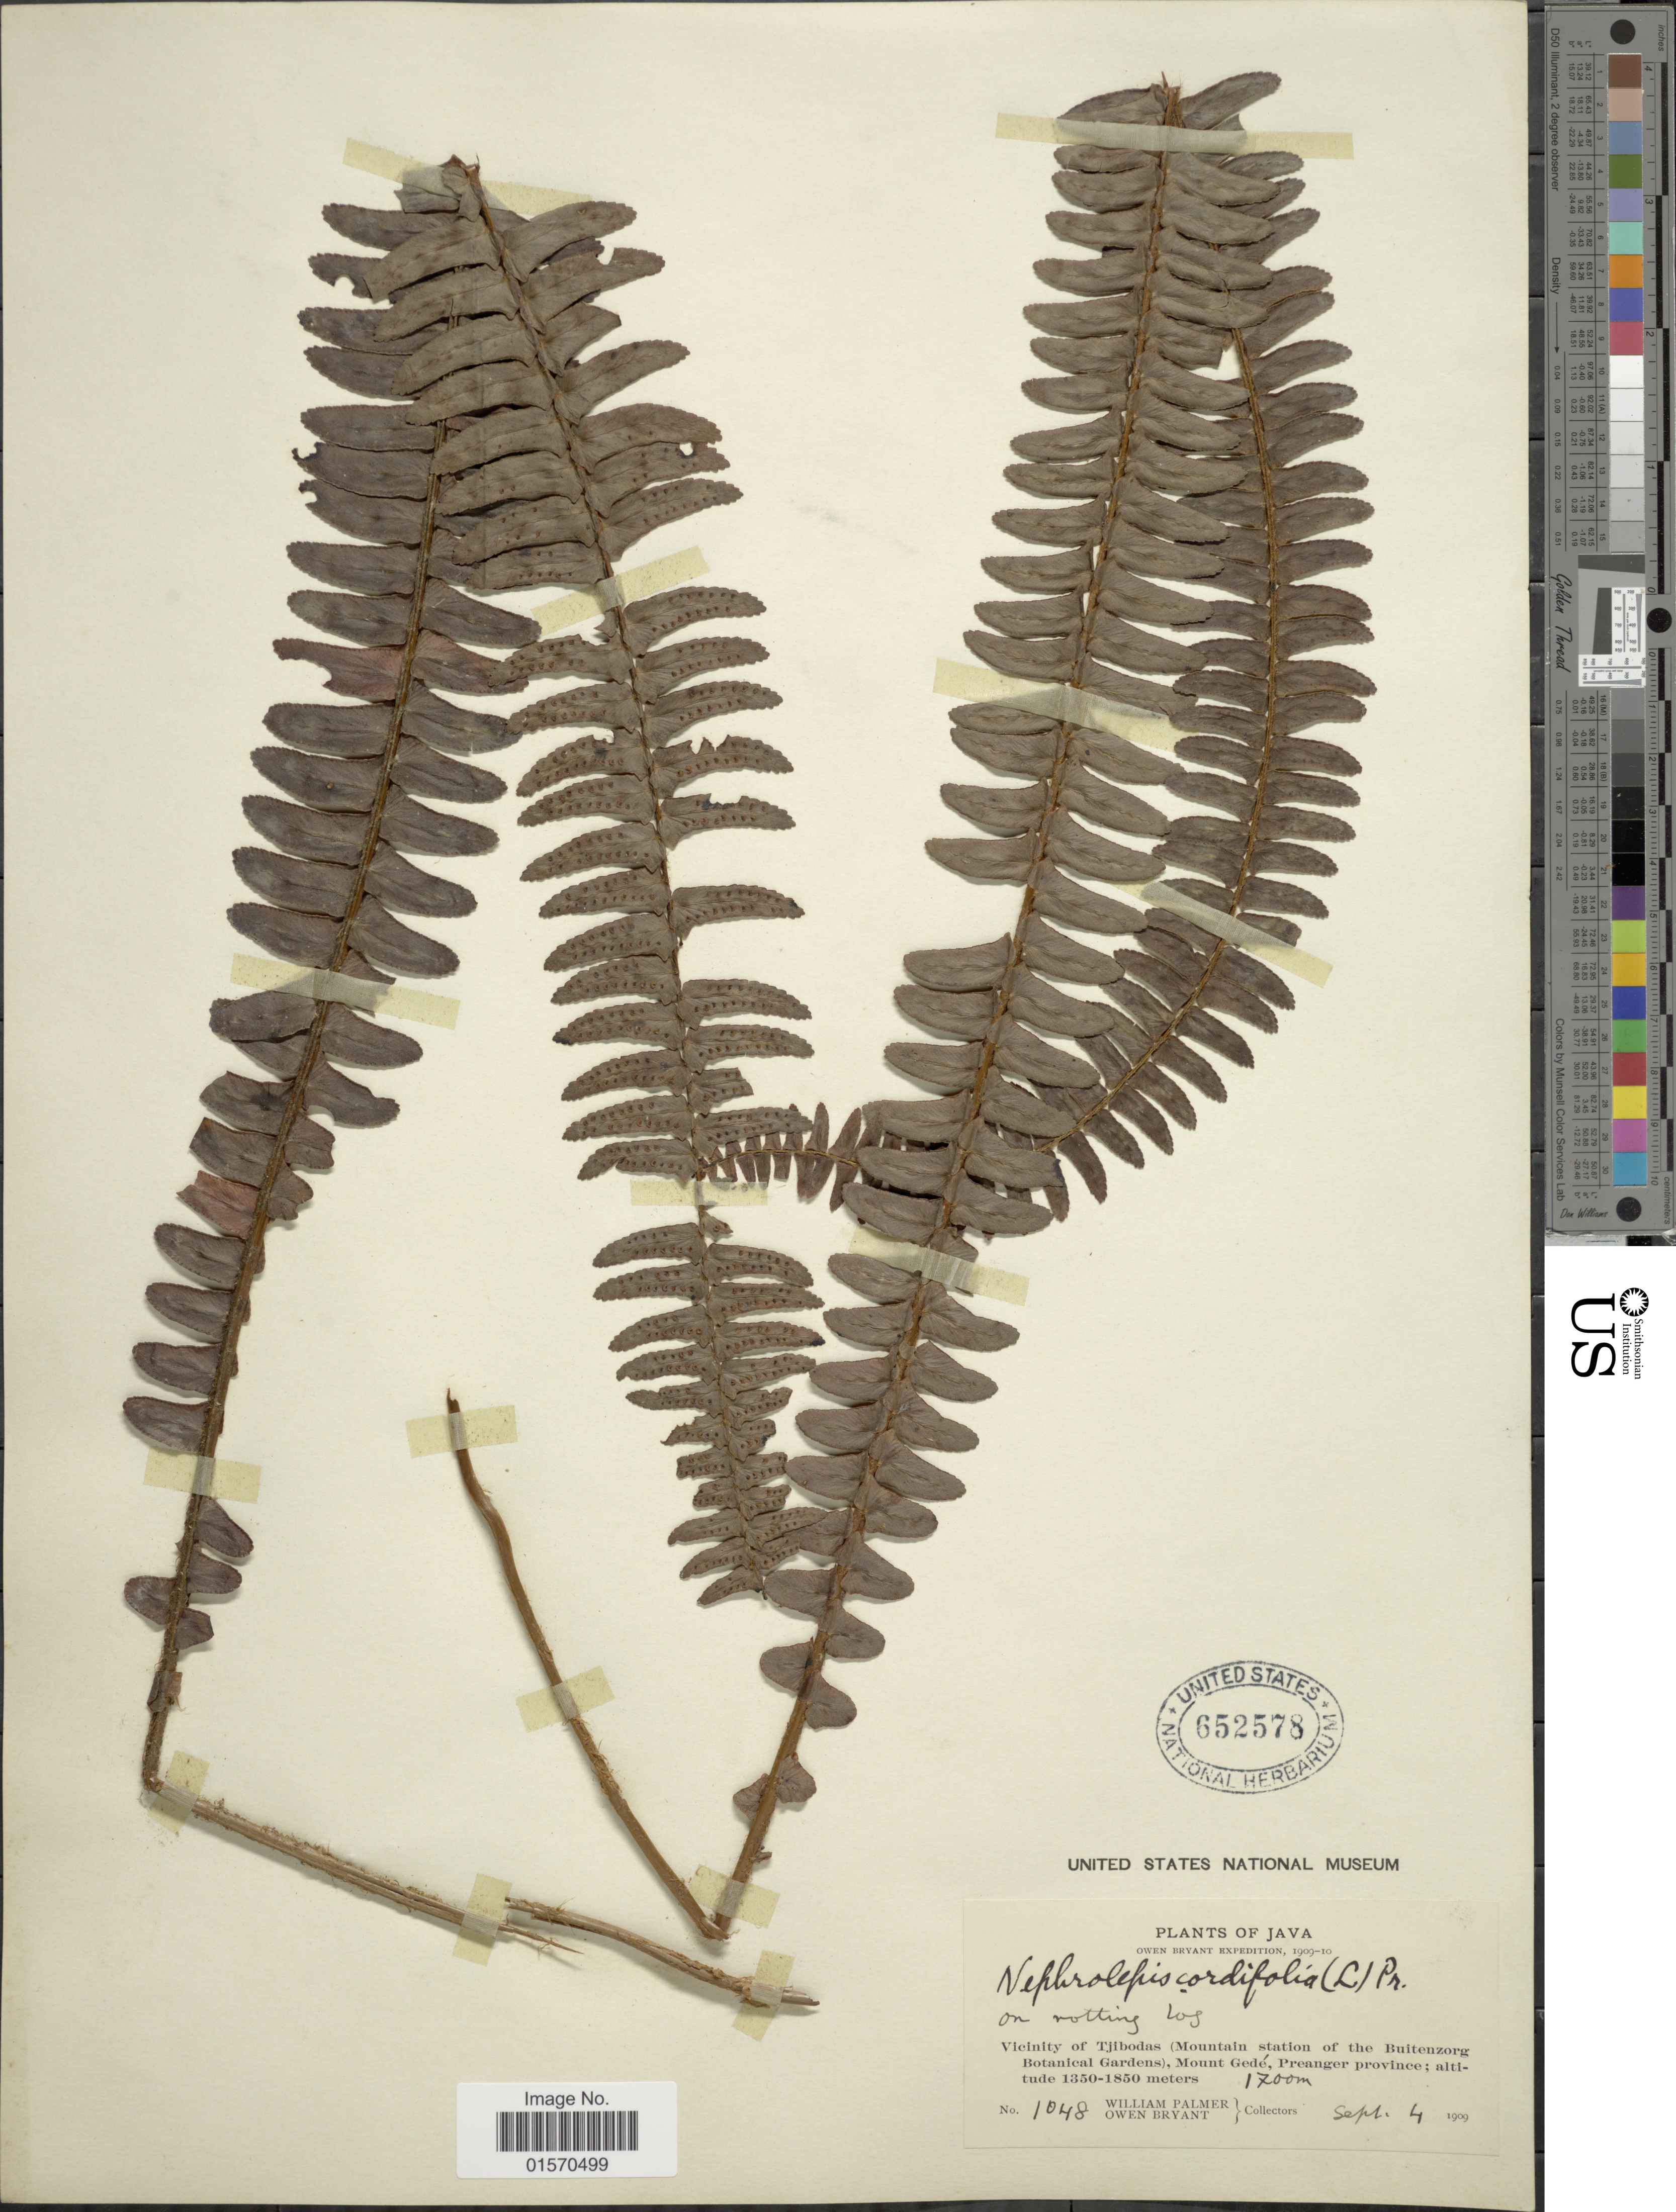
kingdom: Plantae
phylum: Tracheophyta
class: Polypodiopsida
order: Polypodiales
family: Nephrolepidaceae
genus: Nephrolepis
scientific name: Nephrolepis cordifolia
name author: (L.) C. Presl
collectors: W. Palmer & O. Bryant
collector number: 1048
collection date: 1909-09-04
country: Indonesia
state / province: Java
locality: Vicinity of Tjibodas (Mountain station of the Buitenzorg Botanical Gardens), Mount Gedé, Preanger province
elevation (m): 1700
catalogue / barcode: US 652578